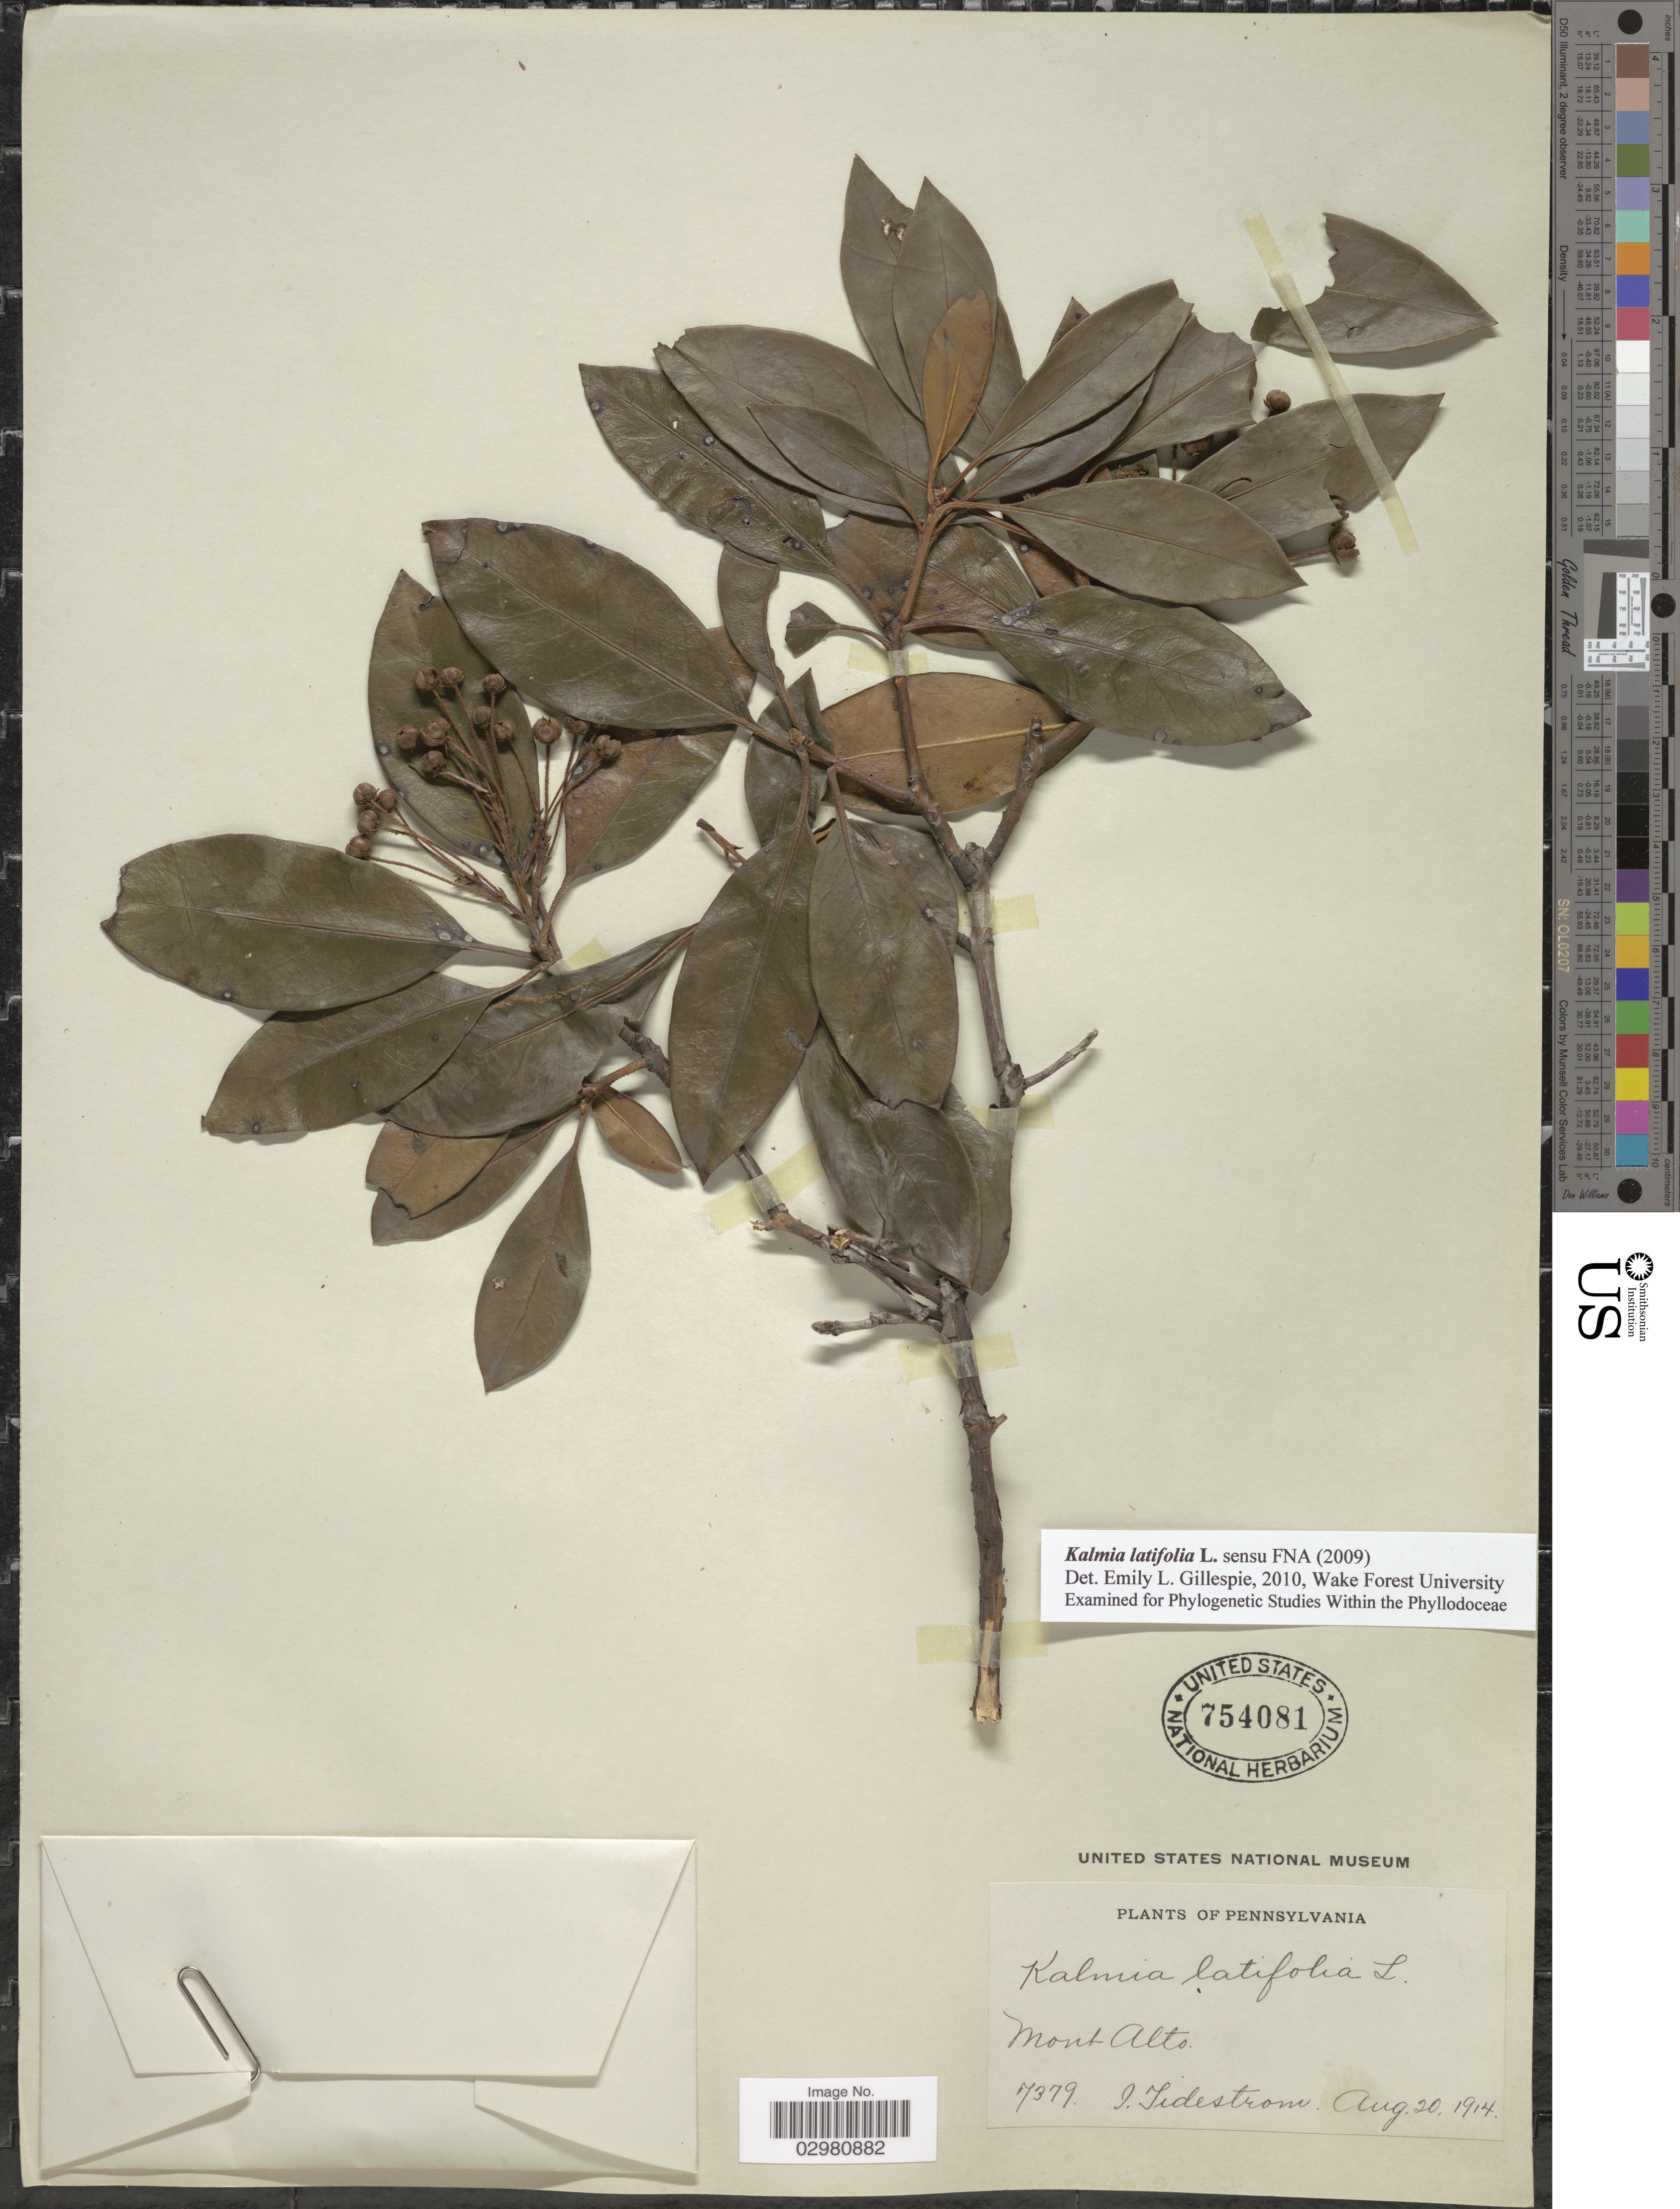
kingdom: Plantae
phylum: Tracheophyta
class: Magnoliopsida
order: Ericales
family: Ericaceae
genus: Kalmia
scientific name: Kalmia latifolia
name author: L.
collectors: I. F. Tidestrom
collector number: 7379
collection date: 1914-08-20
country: United States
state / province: Pennsylvania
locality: Mont Alto.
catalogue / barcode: US 754081